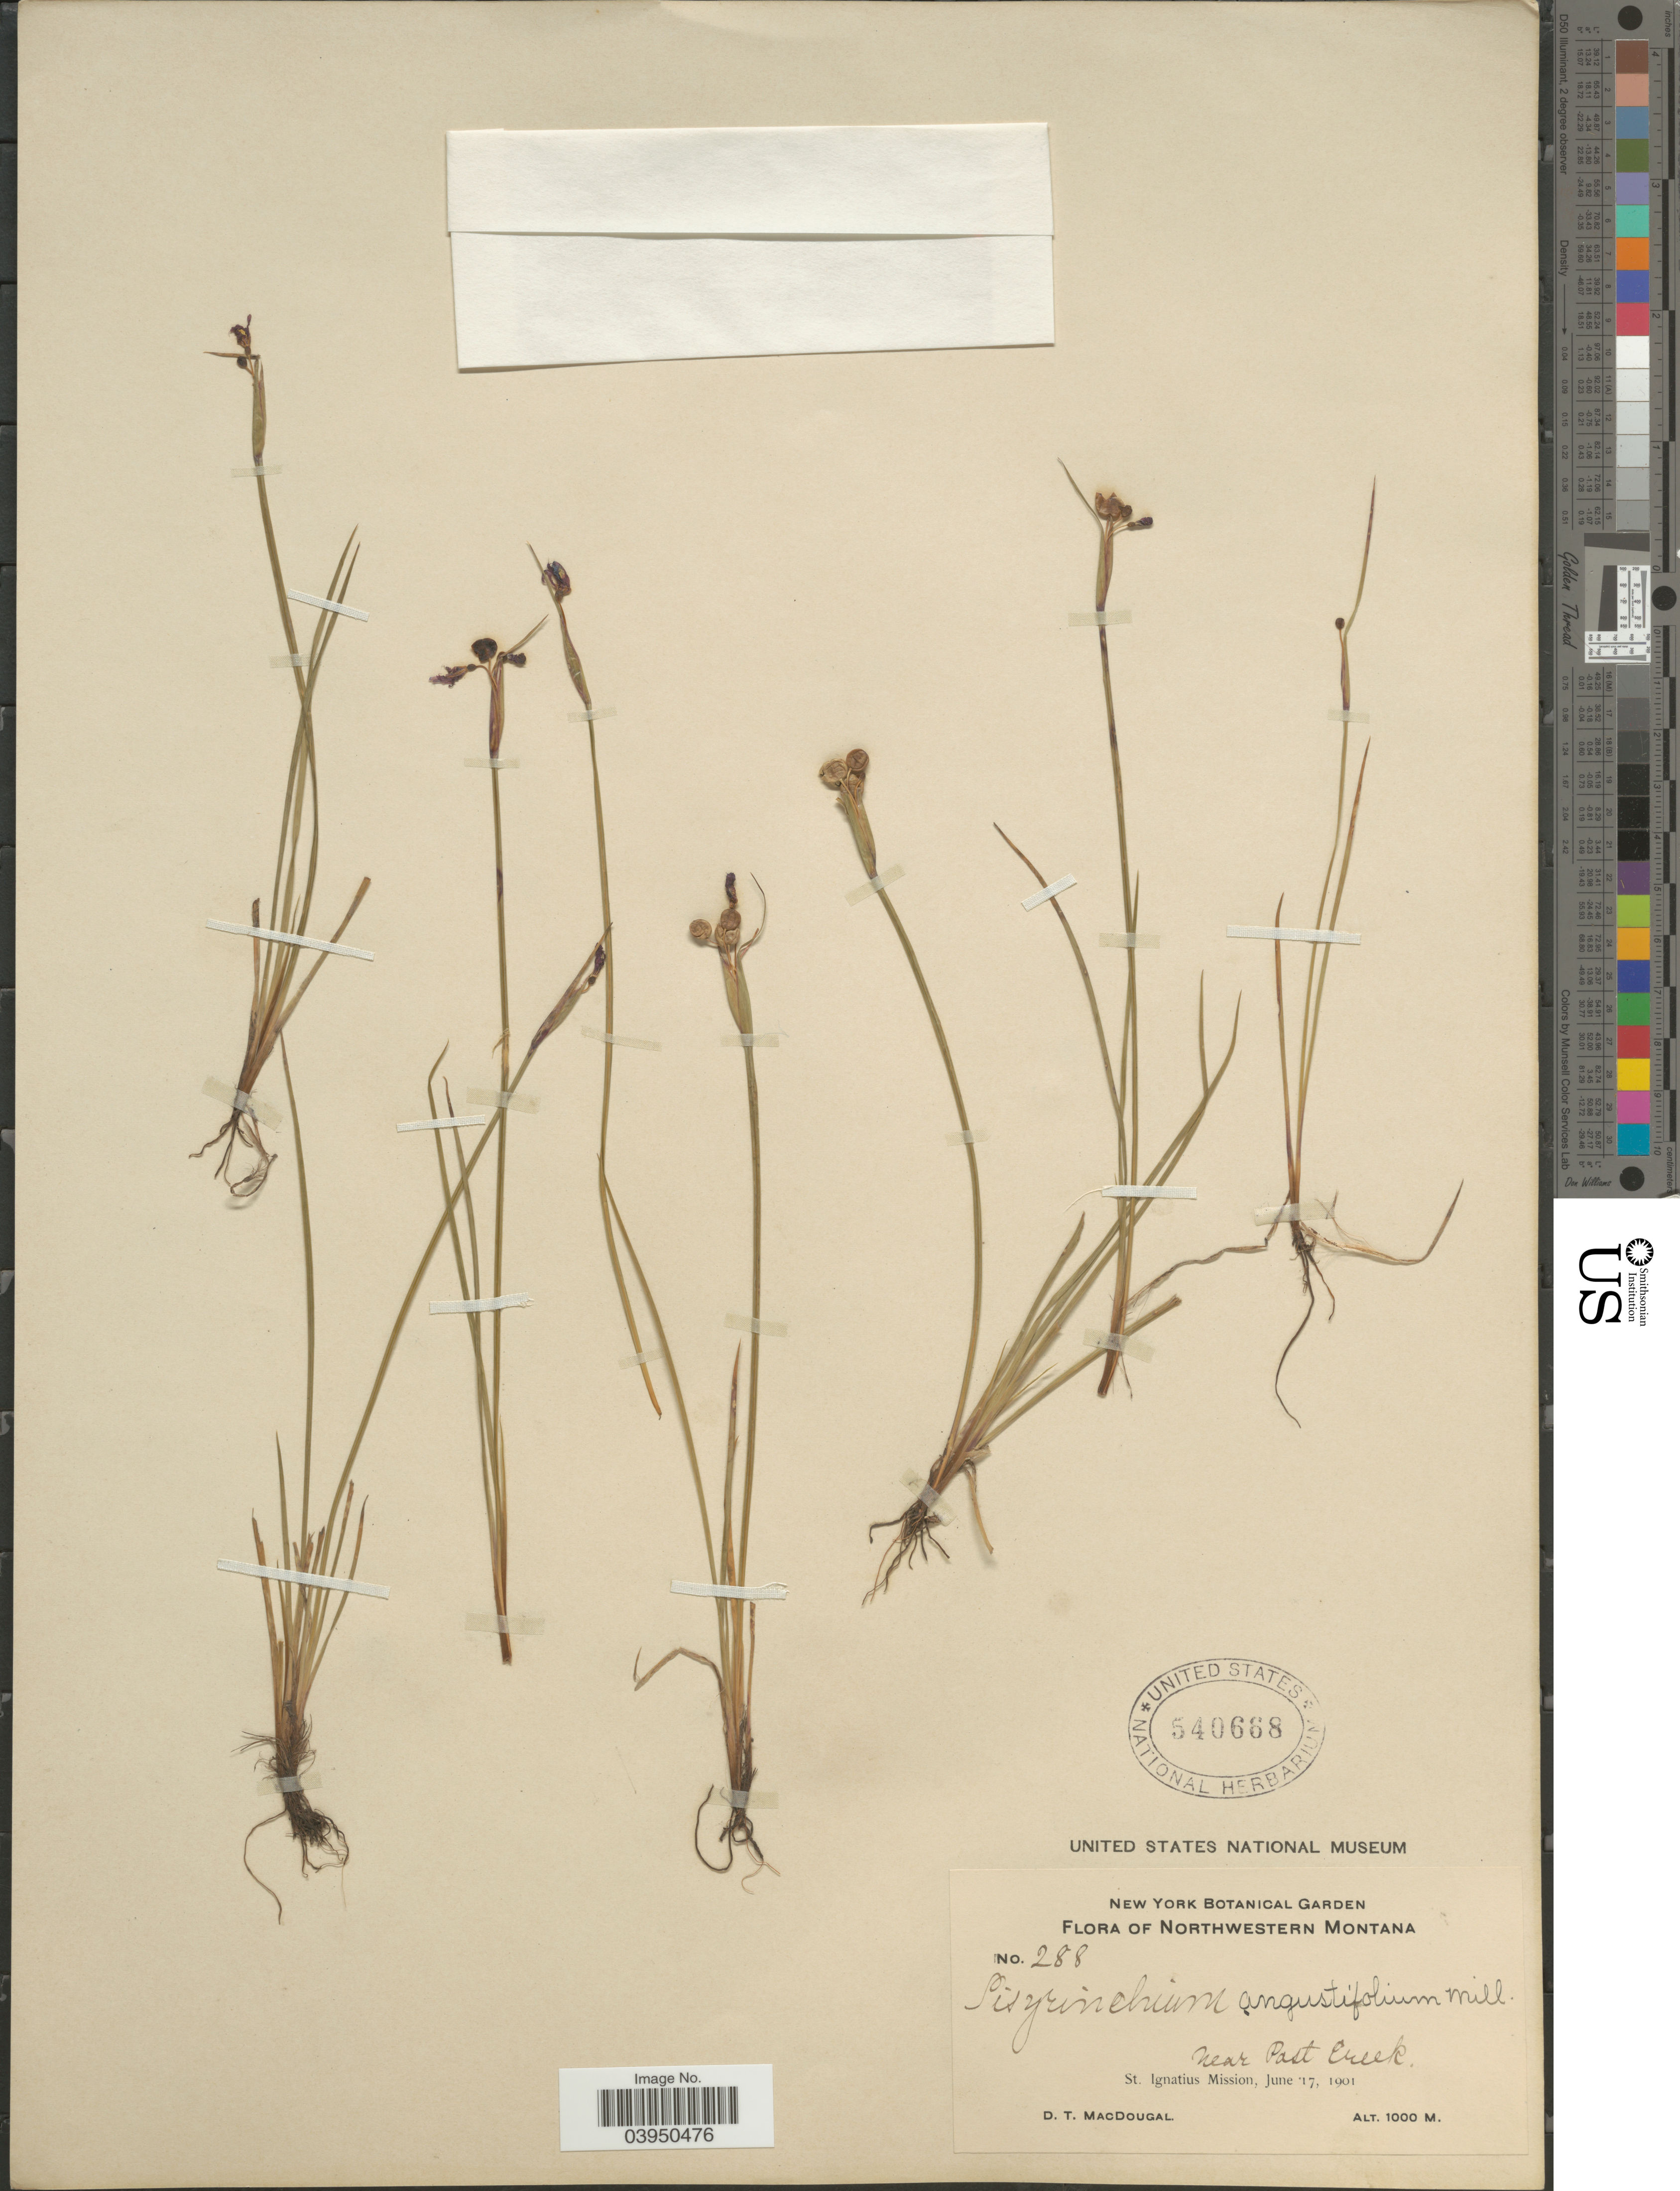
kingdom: Plantae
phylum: Tracheophyta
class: Liliopsida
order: Asparagales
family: Iridaceae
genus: Sisyrinchium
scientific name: Sisyrinchium angustifolium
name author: Mill.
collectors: D. T. MacDougal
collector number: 288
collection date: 1901-06-17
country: United States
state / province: Montana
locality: Northwestern Montana. Near Past Creek. St. Ignatius Mission.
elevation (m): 1000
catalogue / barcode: US 540668